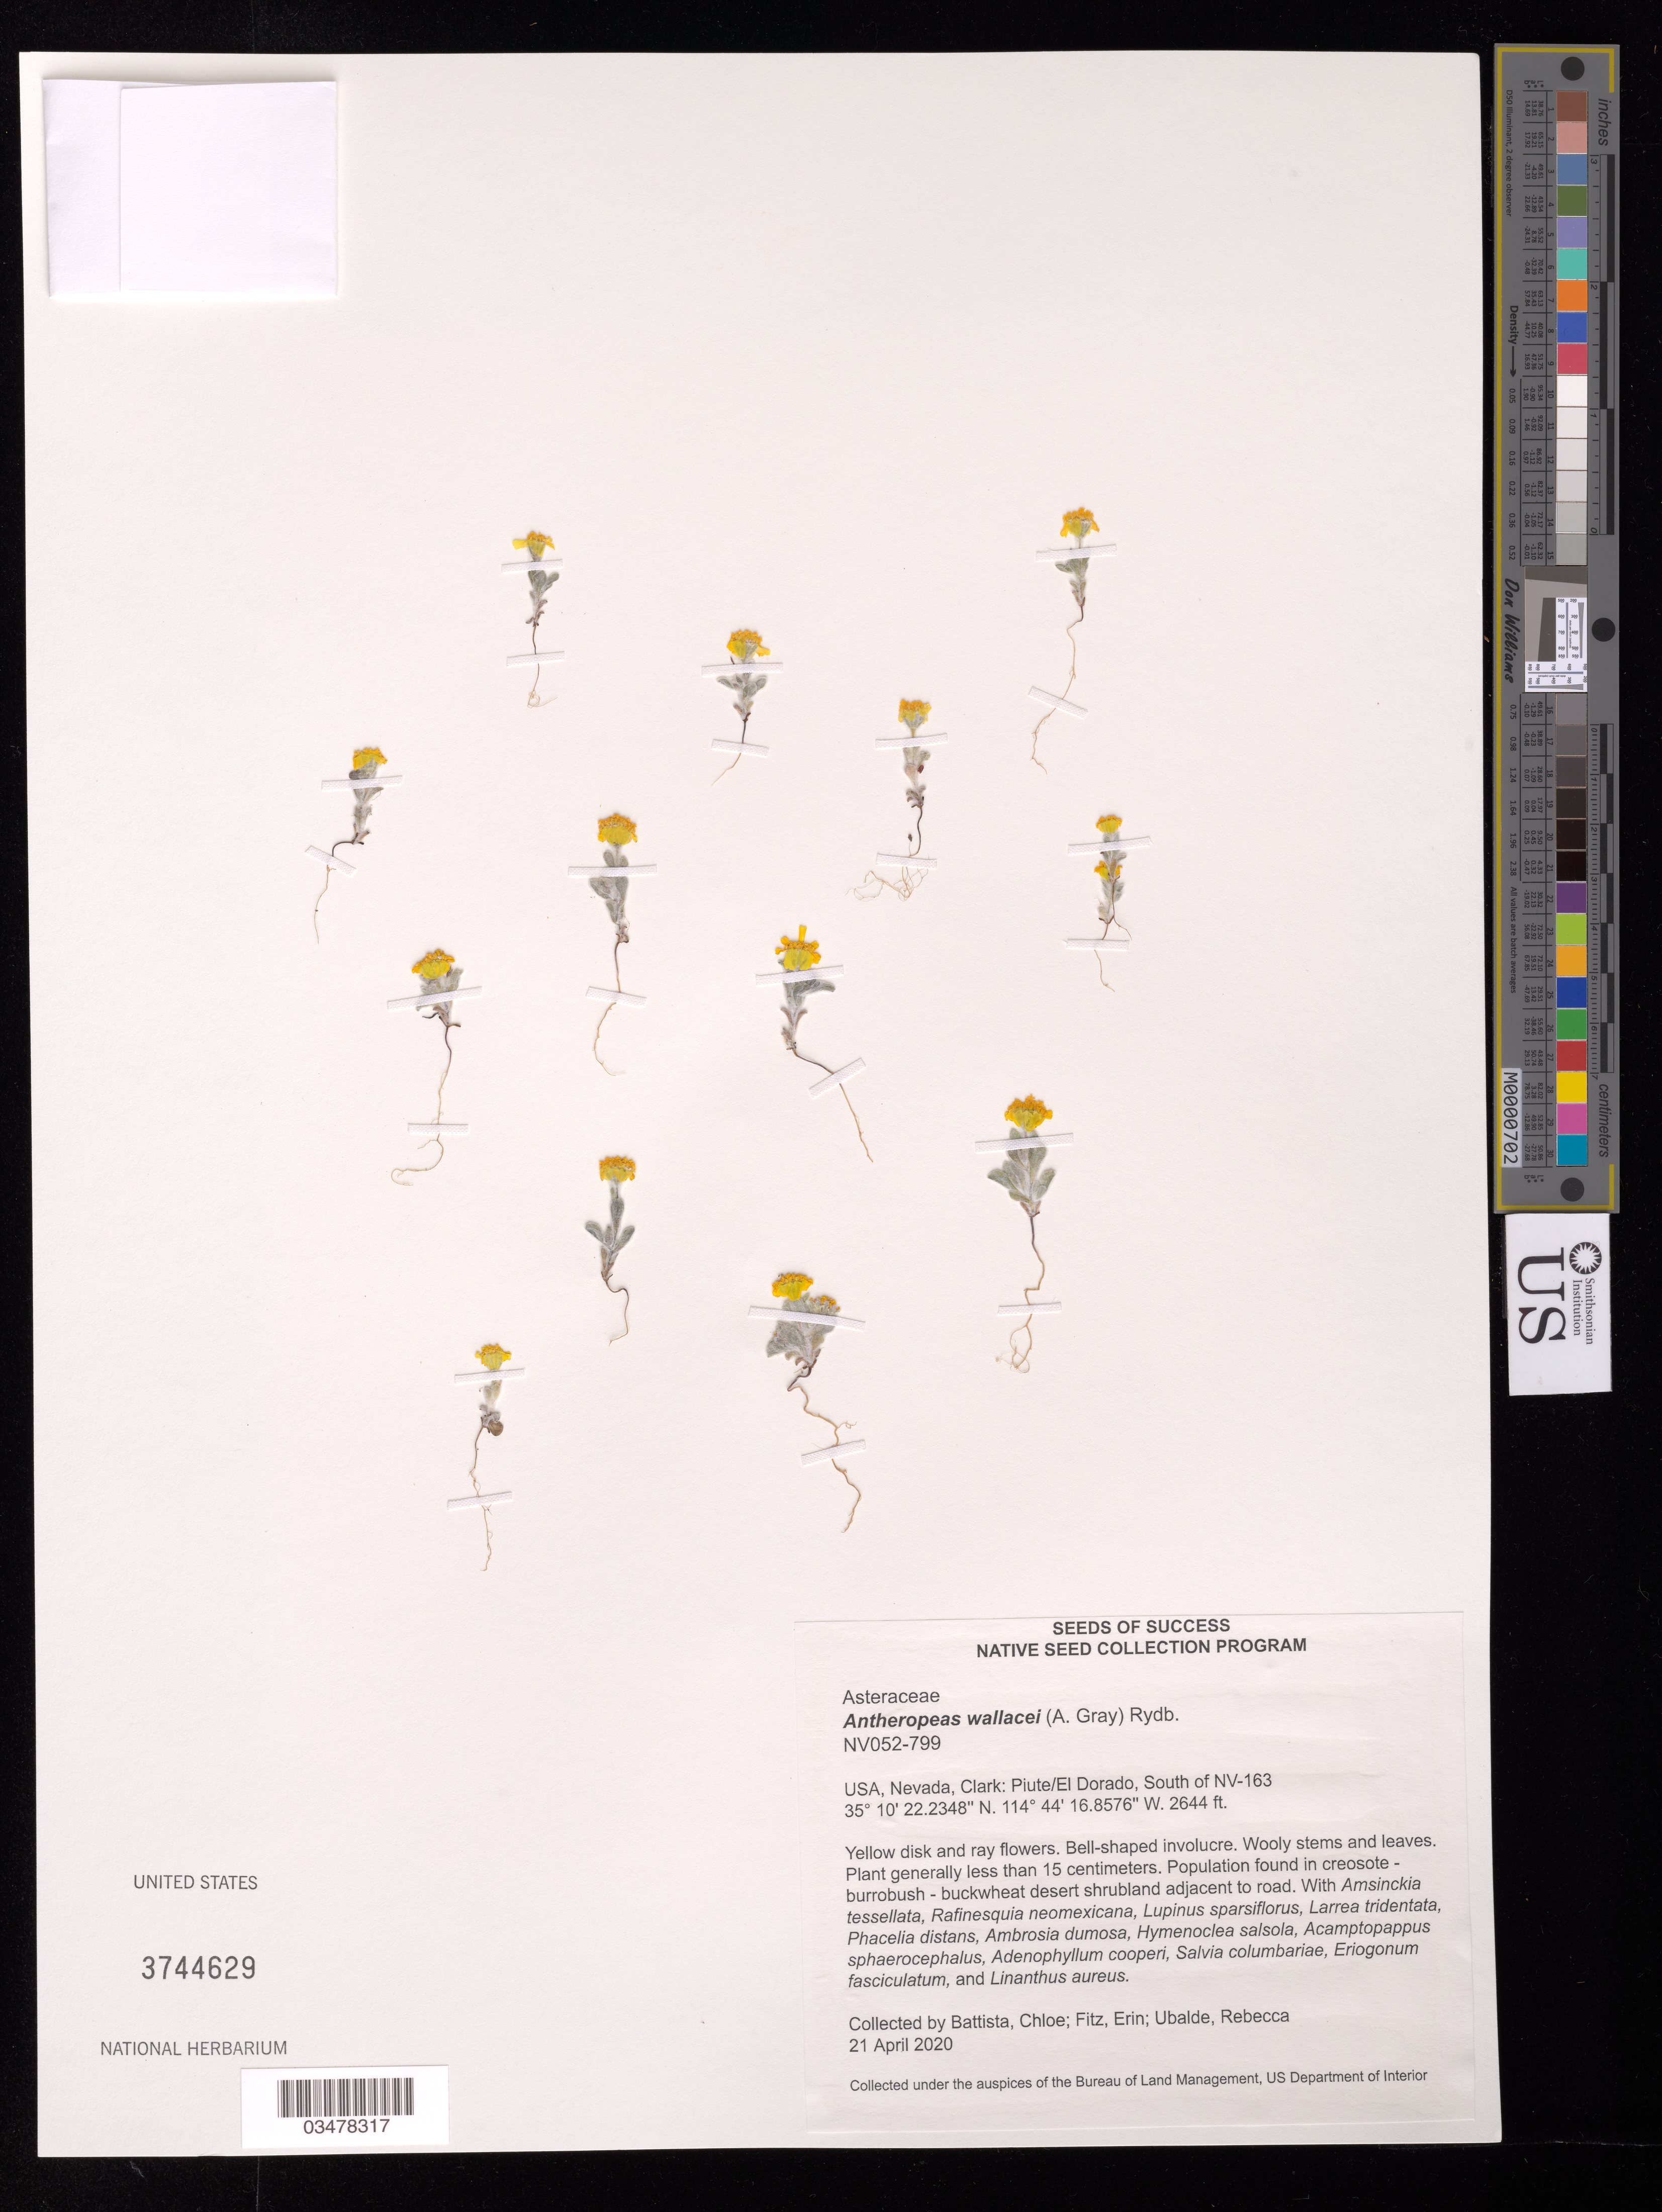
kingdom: Plantae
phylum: Tracheophyta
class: Magnoliopsida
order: Asterales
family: Asteraceae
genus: Antheropeas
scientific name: Antheropeas wallacei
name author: (A. Gray) Rydb.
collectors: C. Battista, E. Fitz & R. Ubalde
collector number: NV052-799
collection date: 2020-04-21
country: United States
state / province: Nevada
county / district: Clark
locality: Piute/El Dorado, S of NV-163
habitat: Creosote-burrobush -buckwheat desert shrubland adjacent to road. With Larrea tridentata, Phacelia distans, Ambrosia dumosa, etc.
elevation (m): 806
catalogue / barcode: US 3744629